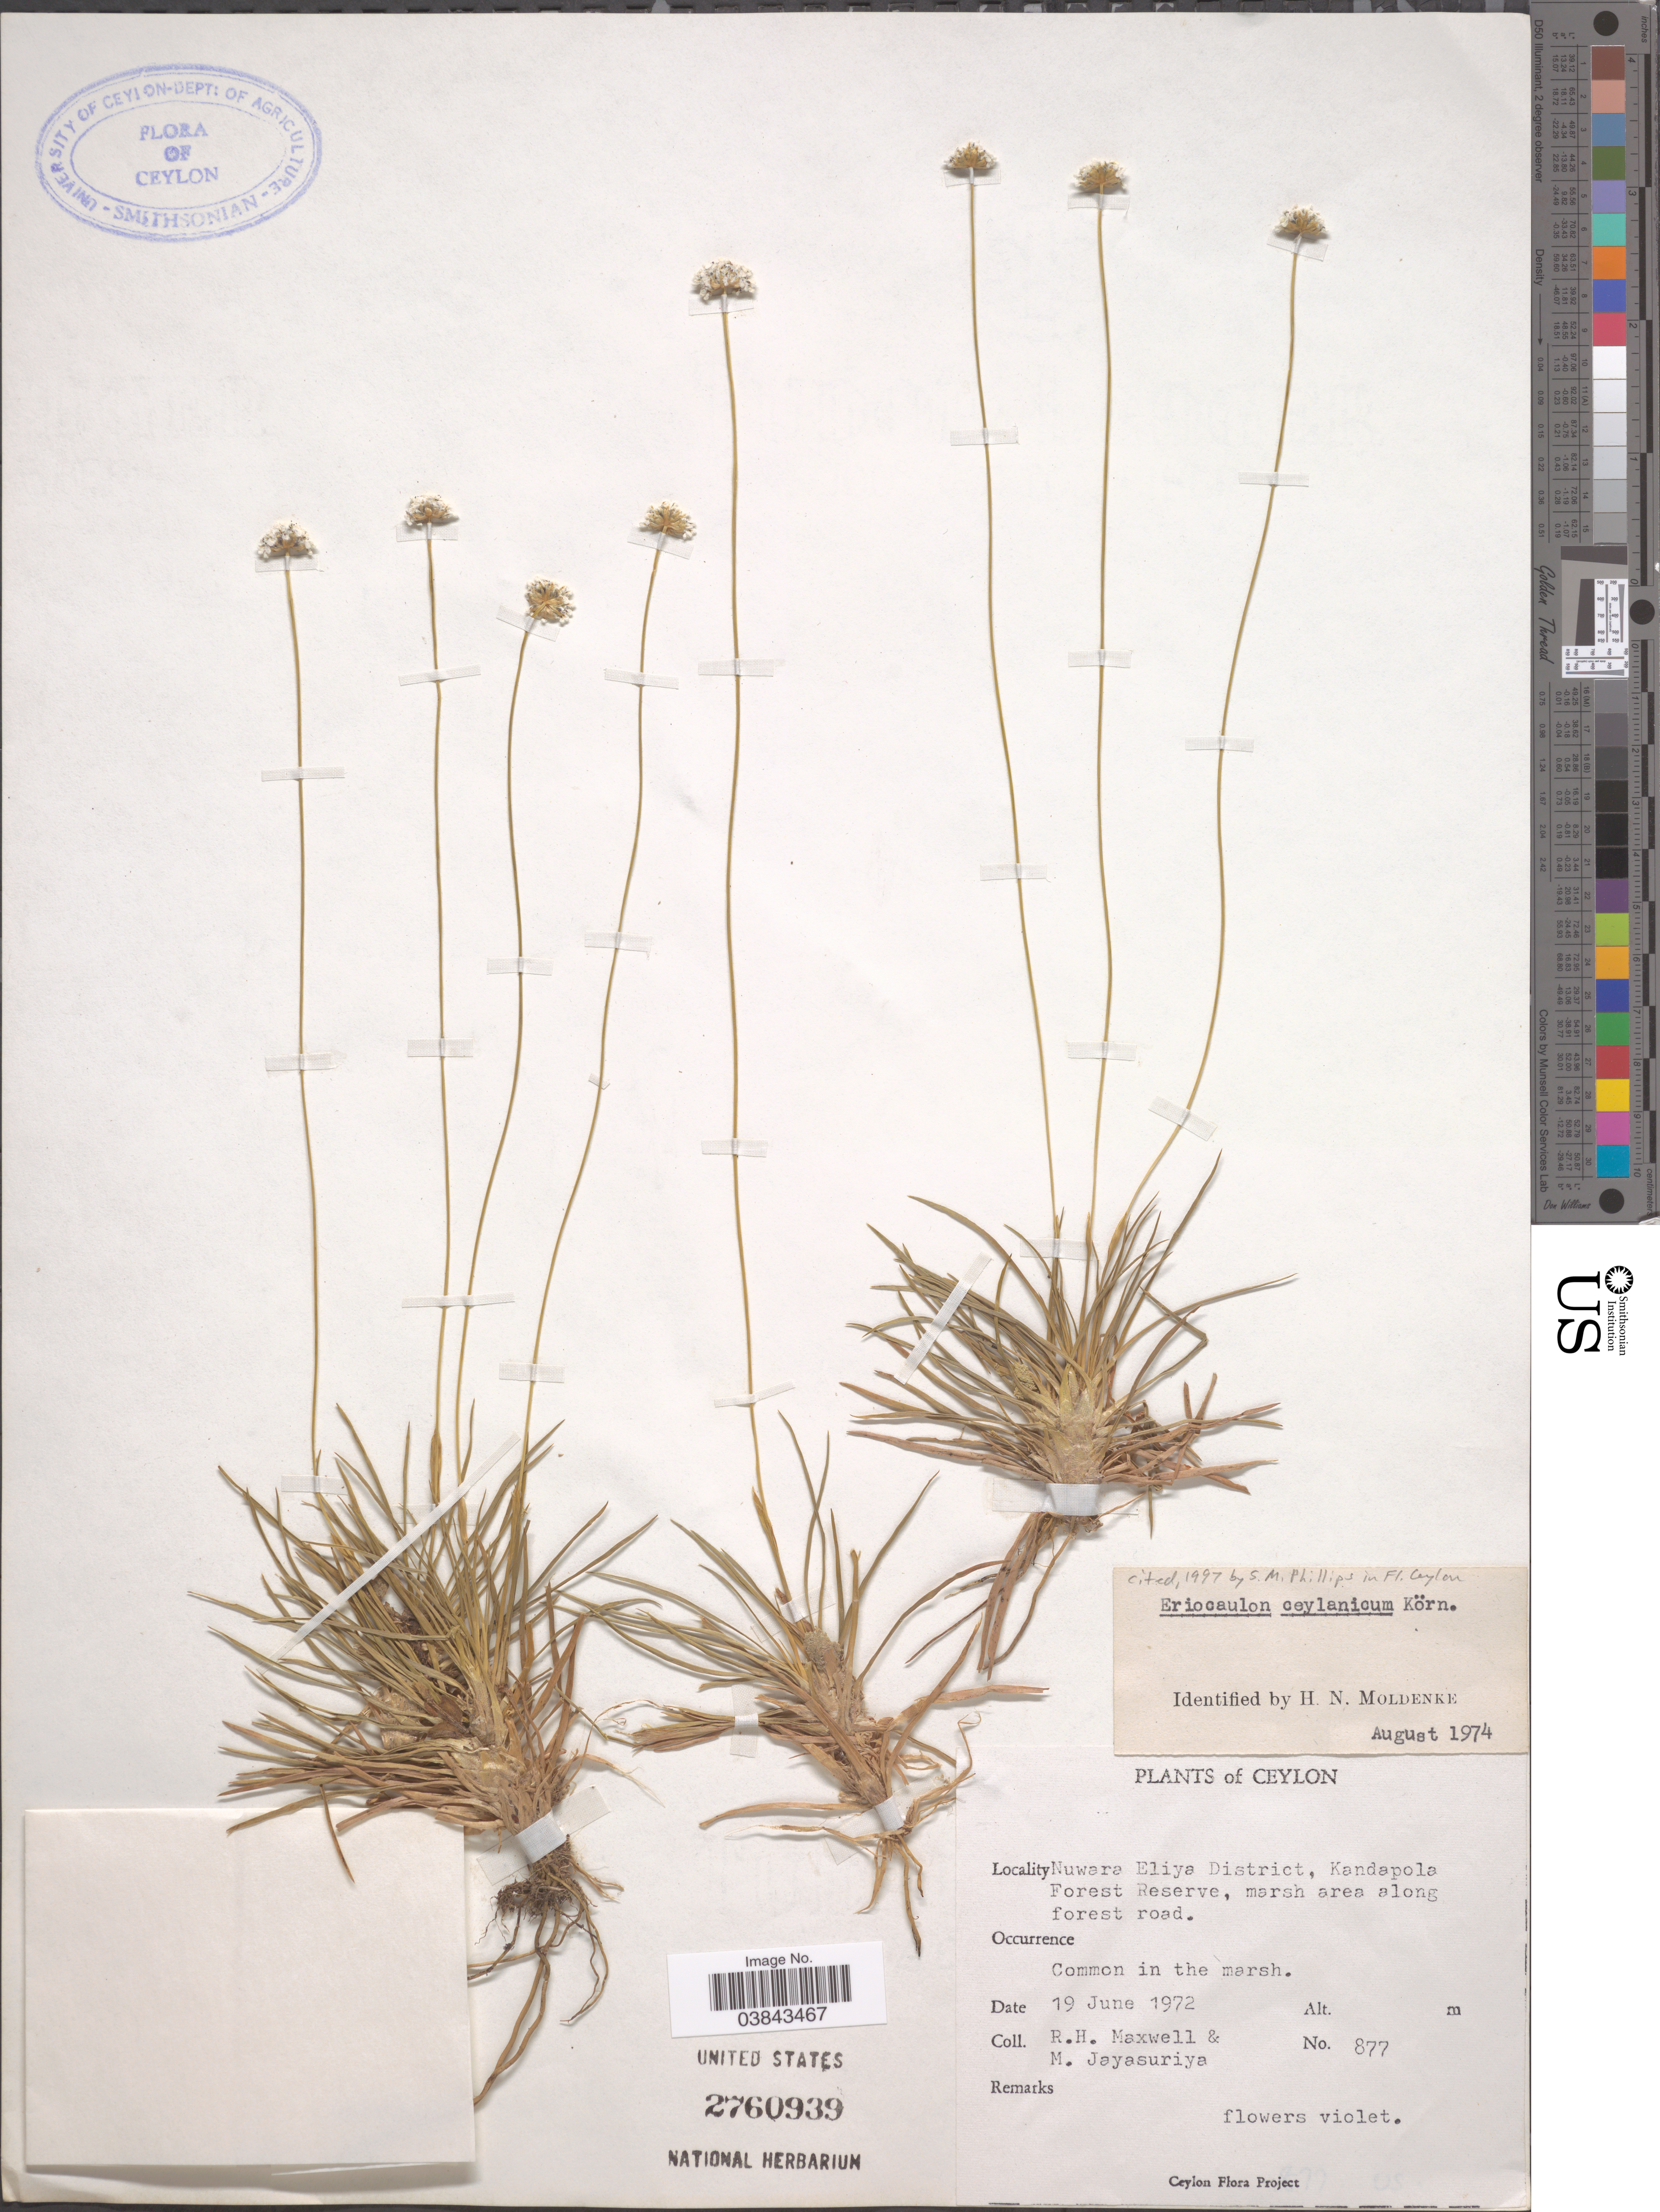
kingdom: Plantae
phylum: Tracheophyta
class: Liliopsida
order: Poales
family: Eriocaulaceae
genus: Eriocaulon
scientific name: Eriocaulon ceylanicum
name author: Körn.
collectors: R. Maxwell & M. Jayasuriya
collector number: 877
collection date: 1972-06-19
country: Sri Lanka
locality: Ceylon. Nuwara Eliya District, Kandapola Forest Reserve, marsh area along forest road.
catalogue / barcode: US 2760939